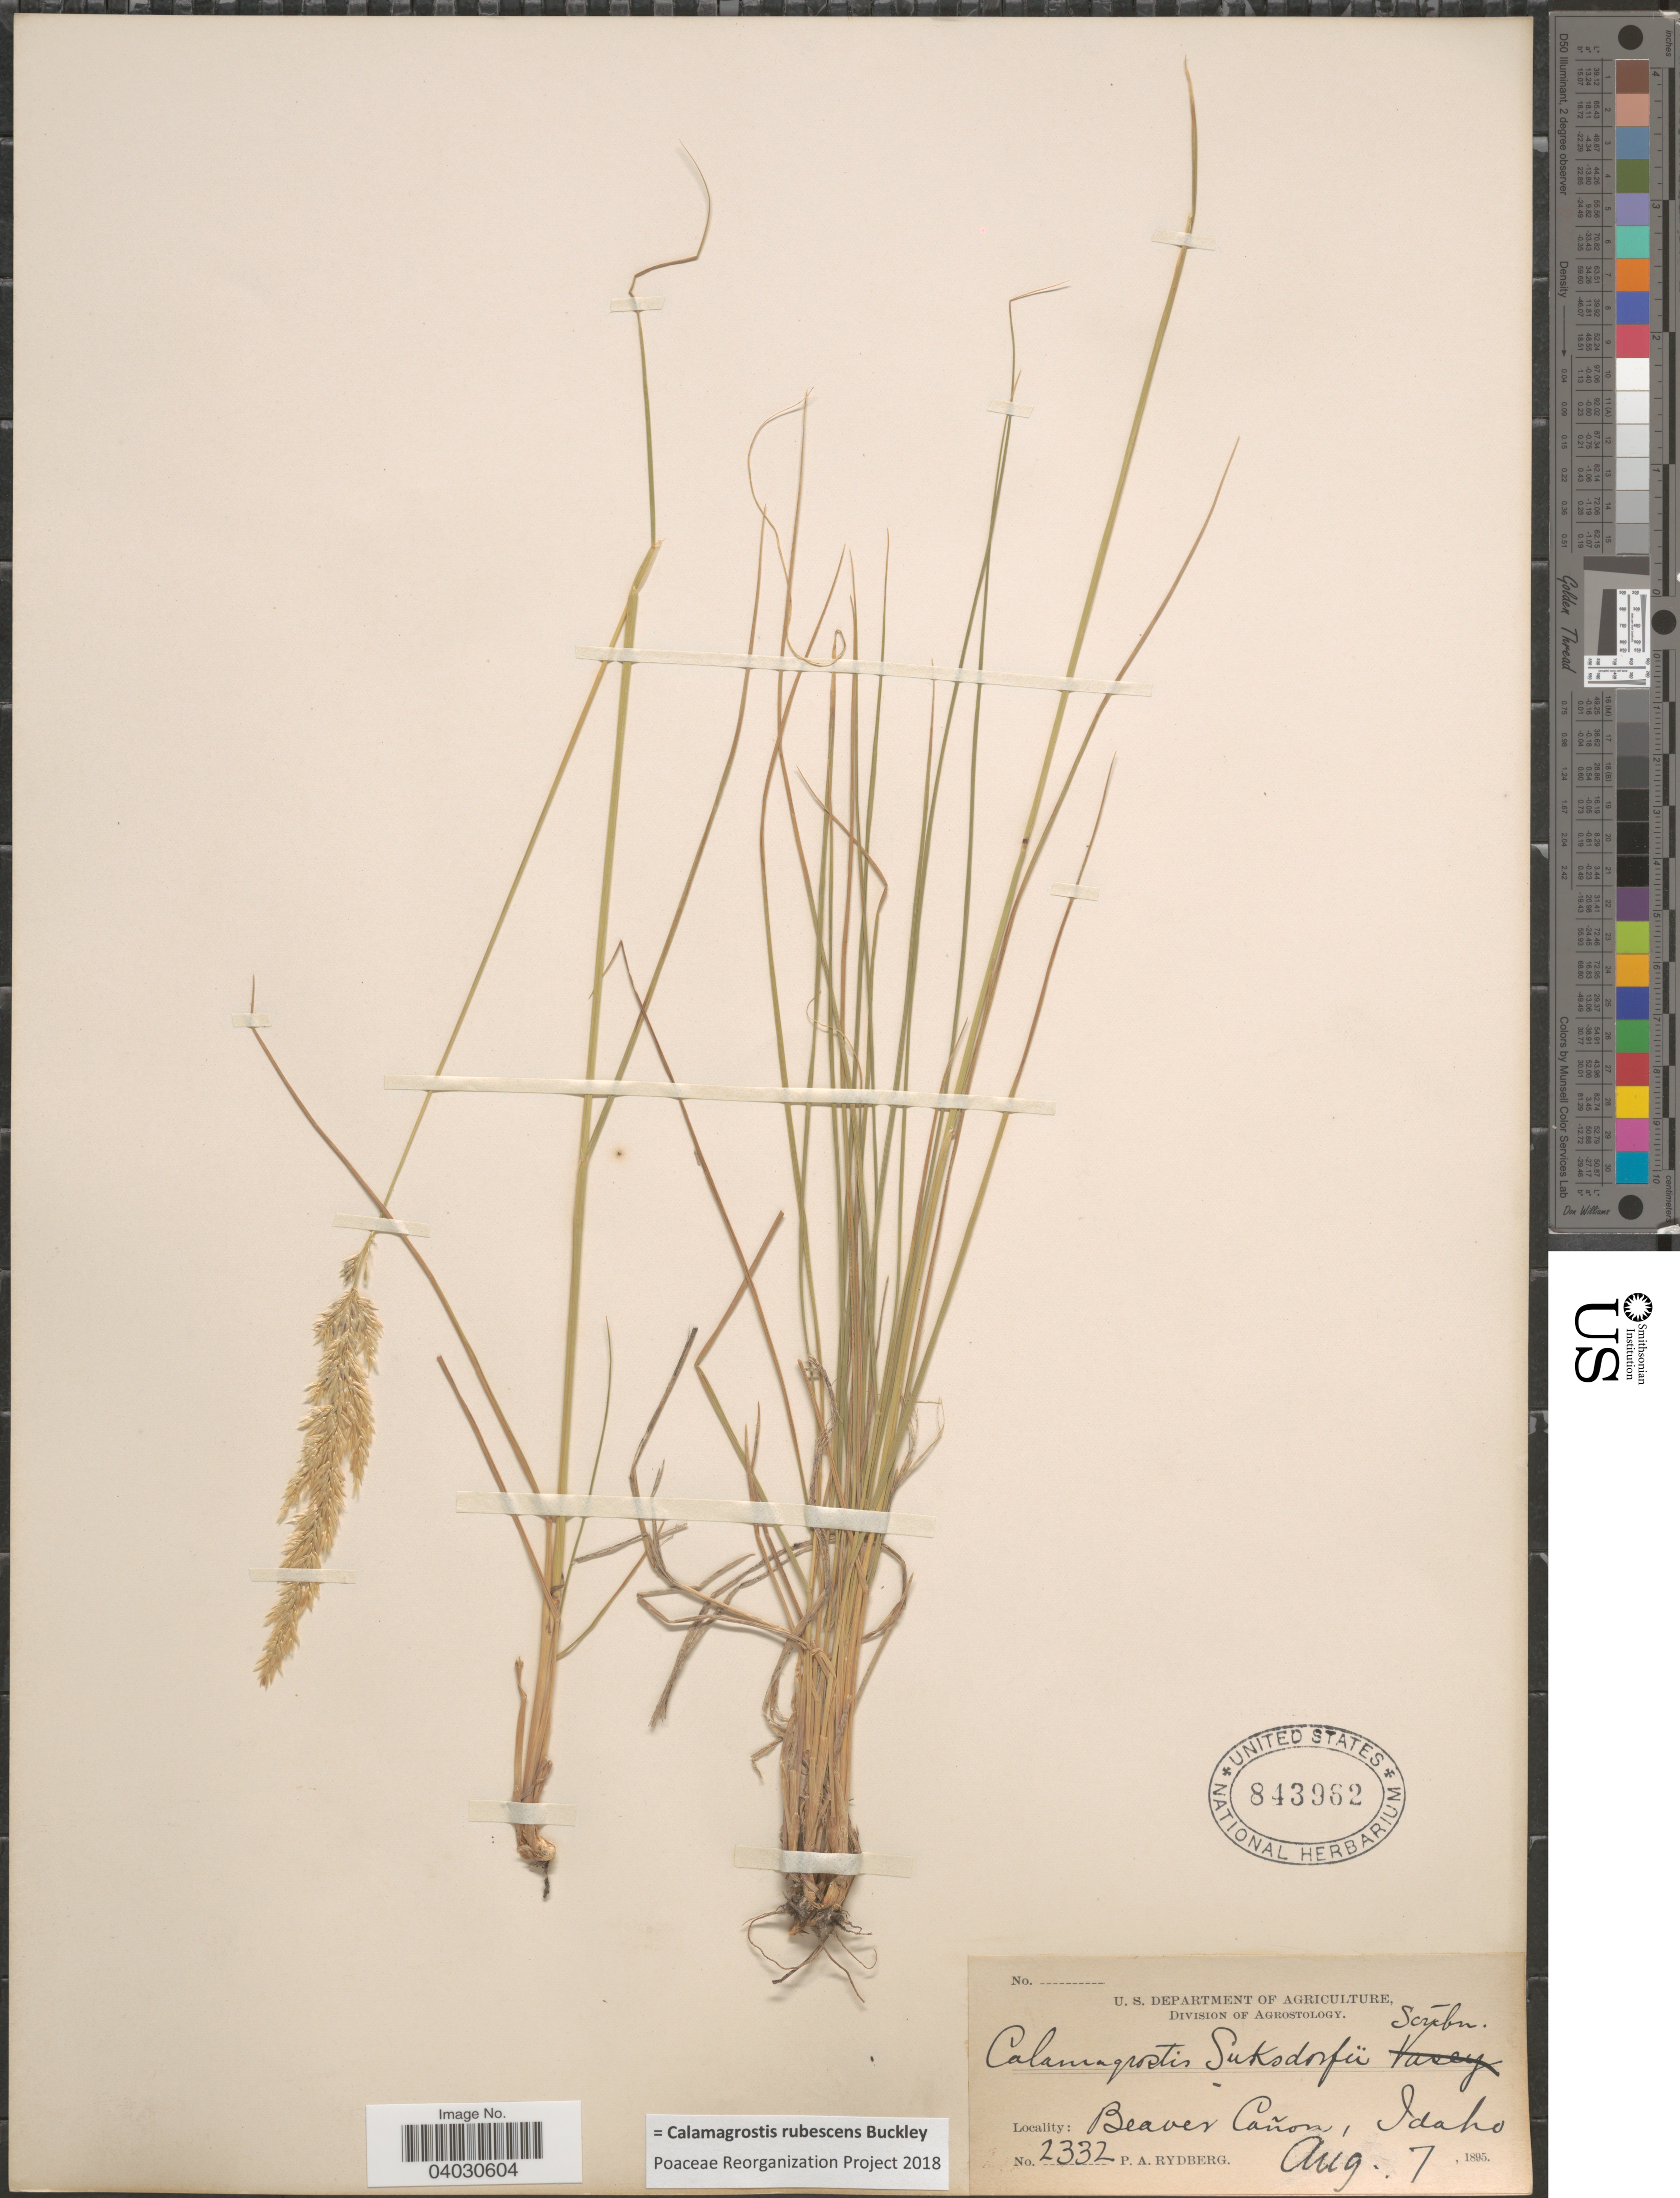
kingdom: Plantae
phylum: Tracheophyta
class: Liliopsida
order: Poales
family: Poaceae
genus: Calamagrostis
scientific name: Calamagrostis rubescens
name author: Buckley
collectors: P. A. Rydberg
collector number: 2332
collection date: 1895-08-07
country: United States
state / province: Idaho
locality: Beaver Cañon.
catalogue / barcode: US 843962